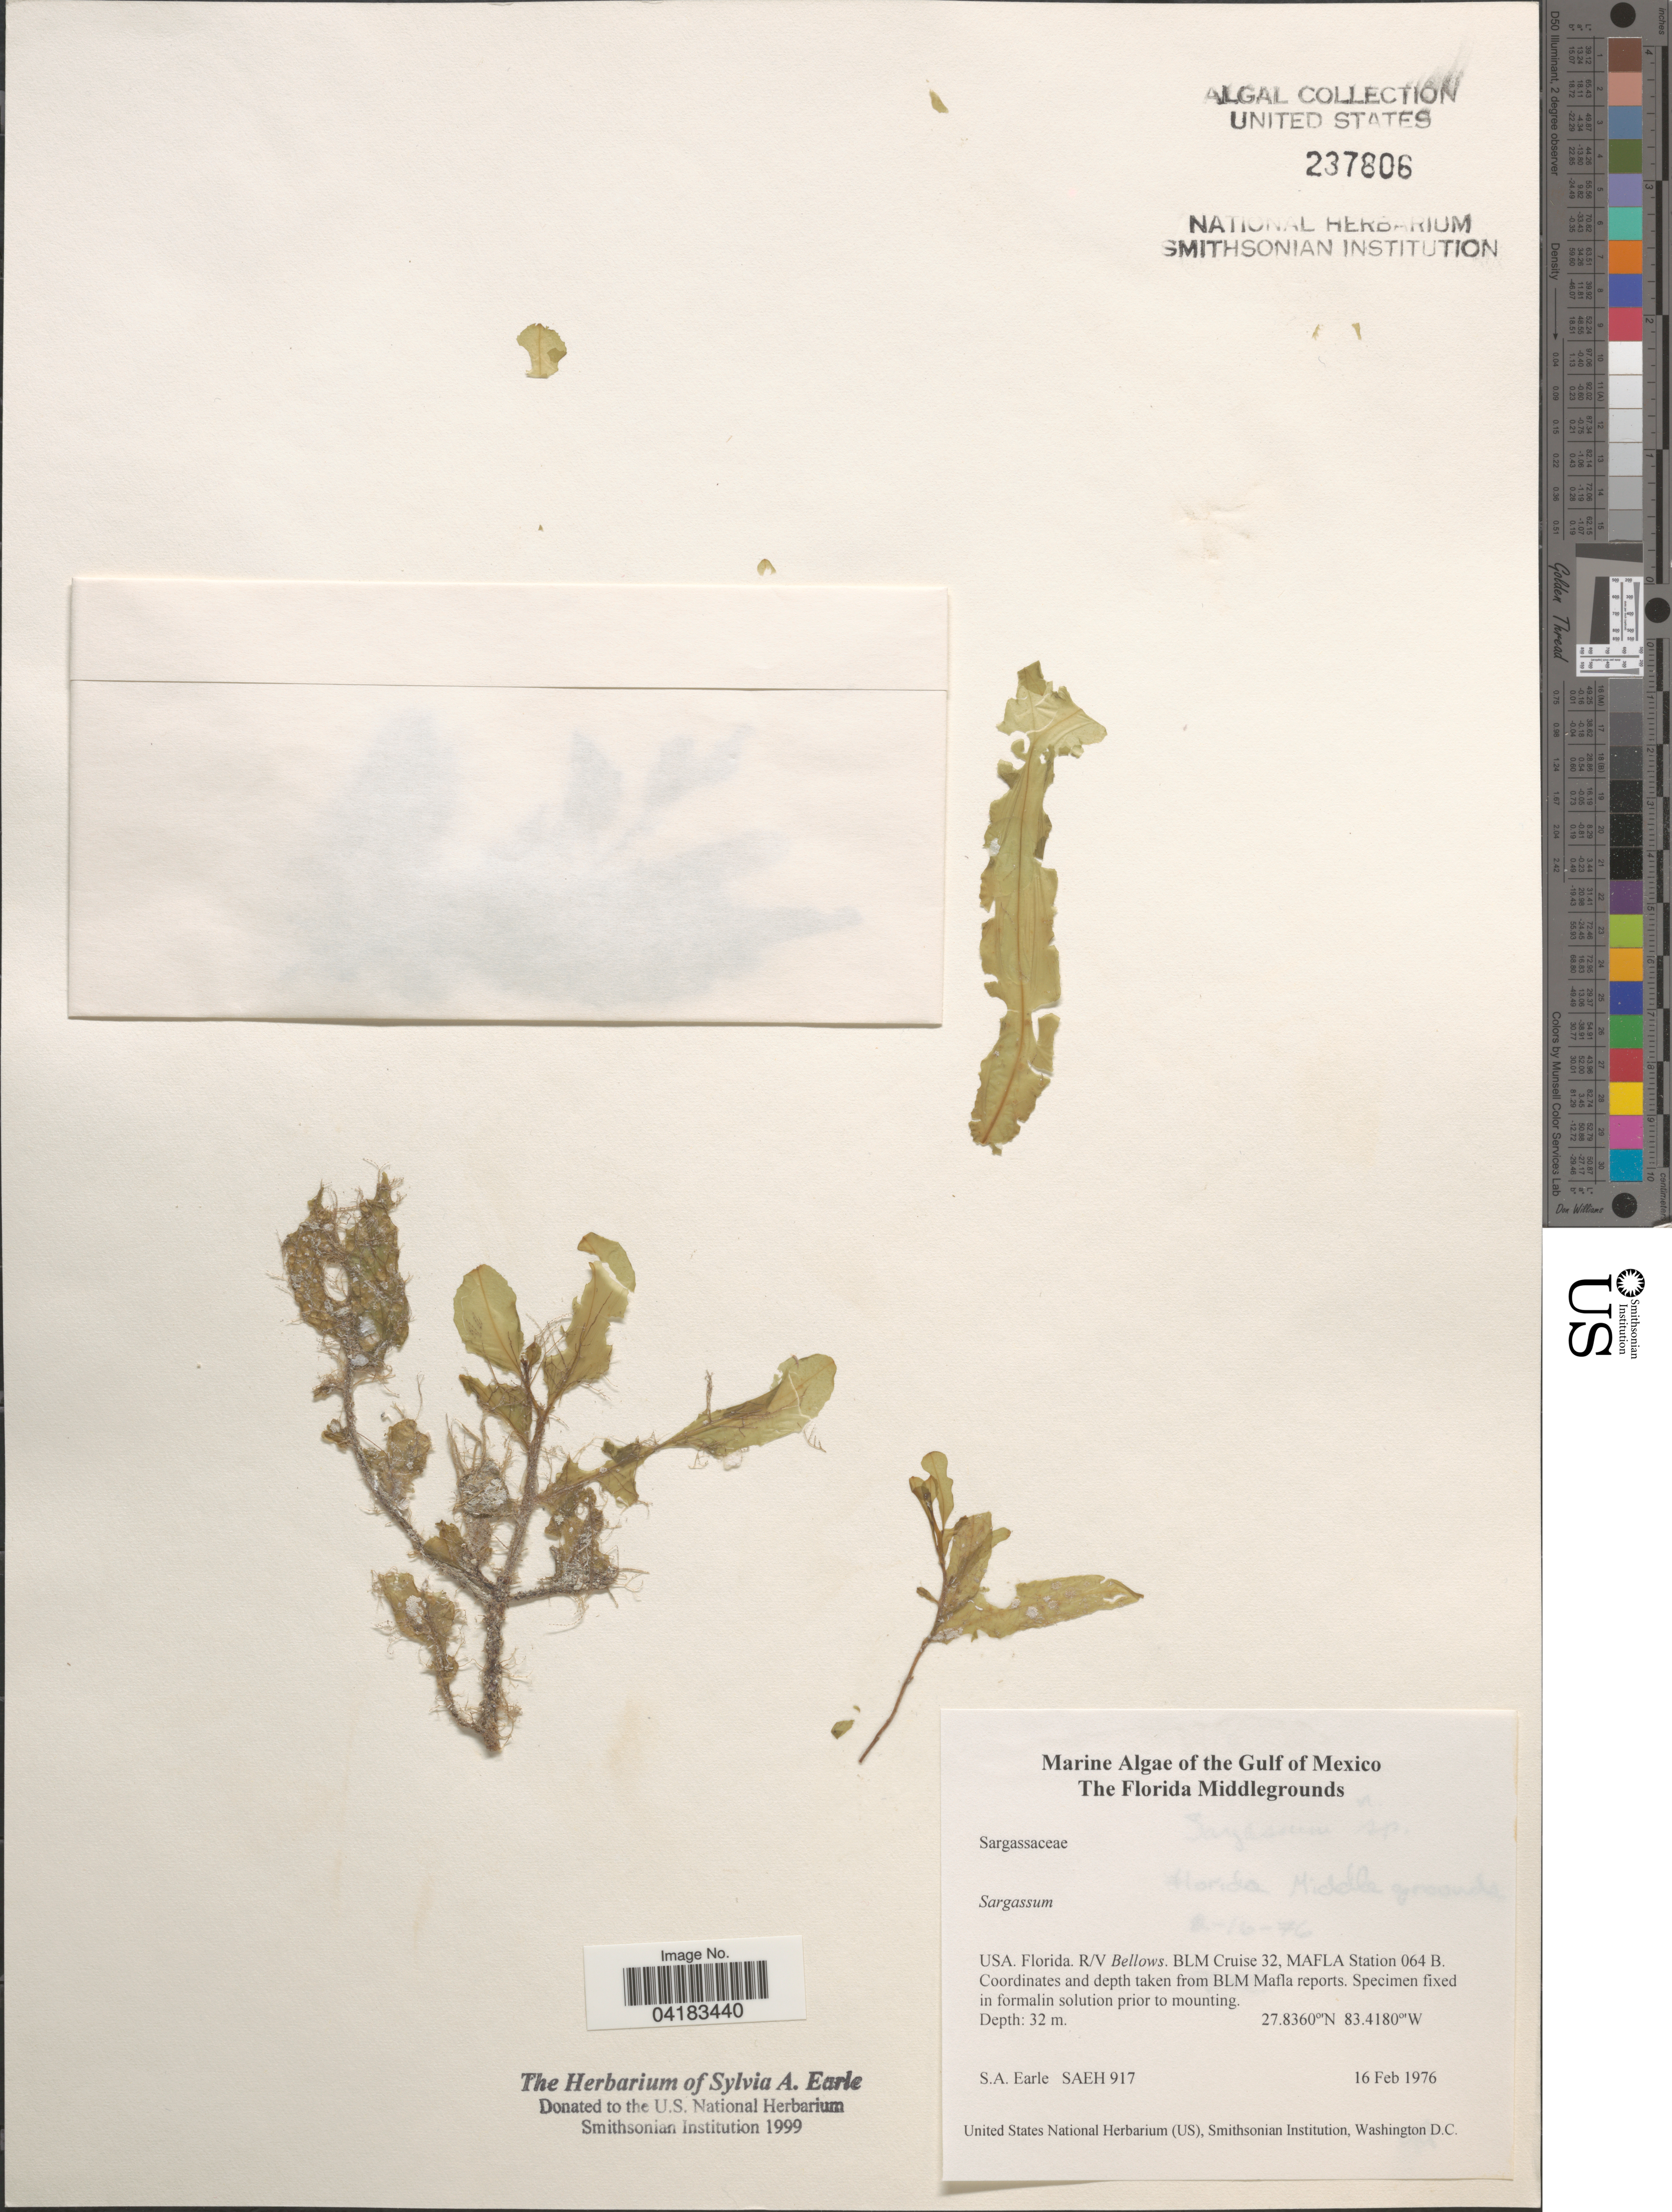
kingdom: Chromista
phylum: Ochrophyta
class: Phaeophyceae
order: Fucales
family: Sargassaceae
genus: Sargassum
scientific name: Sargassum sp.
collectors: S. A. Earle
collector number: SAEH917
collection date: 1976-02-16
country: United States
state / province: Florida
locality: The Gulf of Mexico. The Florida Middlegrounds. R/V Bellows. BLM Cruise 32, MAFLA Station 064 B.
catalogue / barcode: US 237806